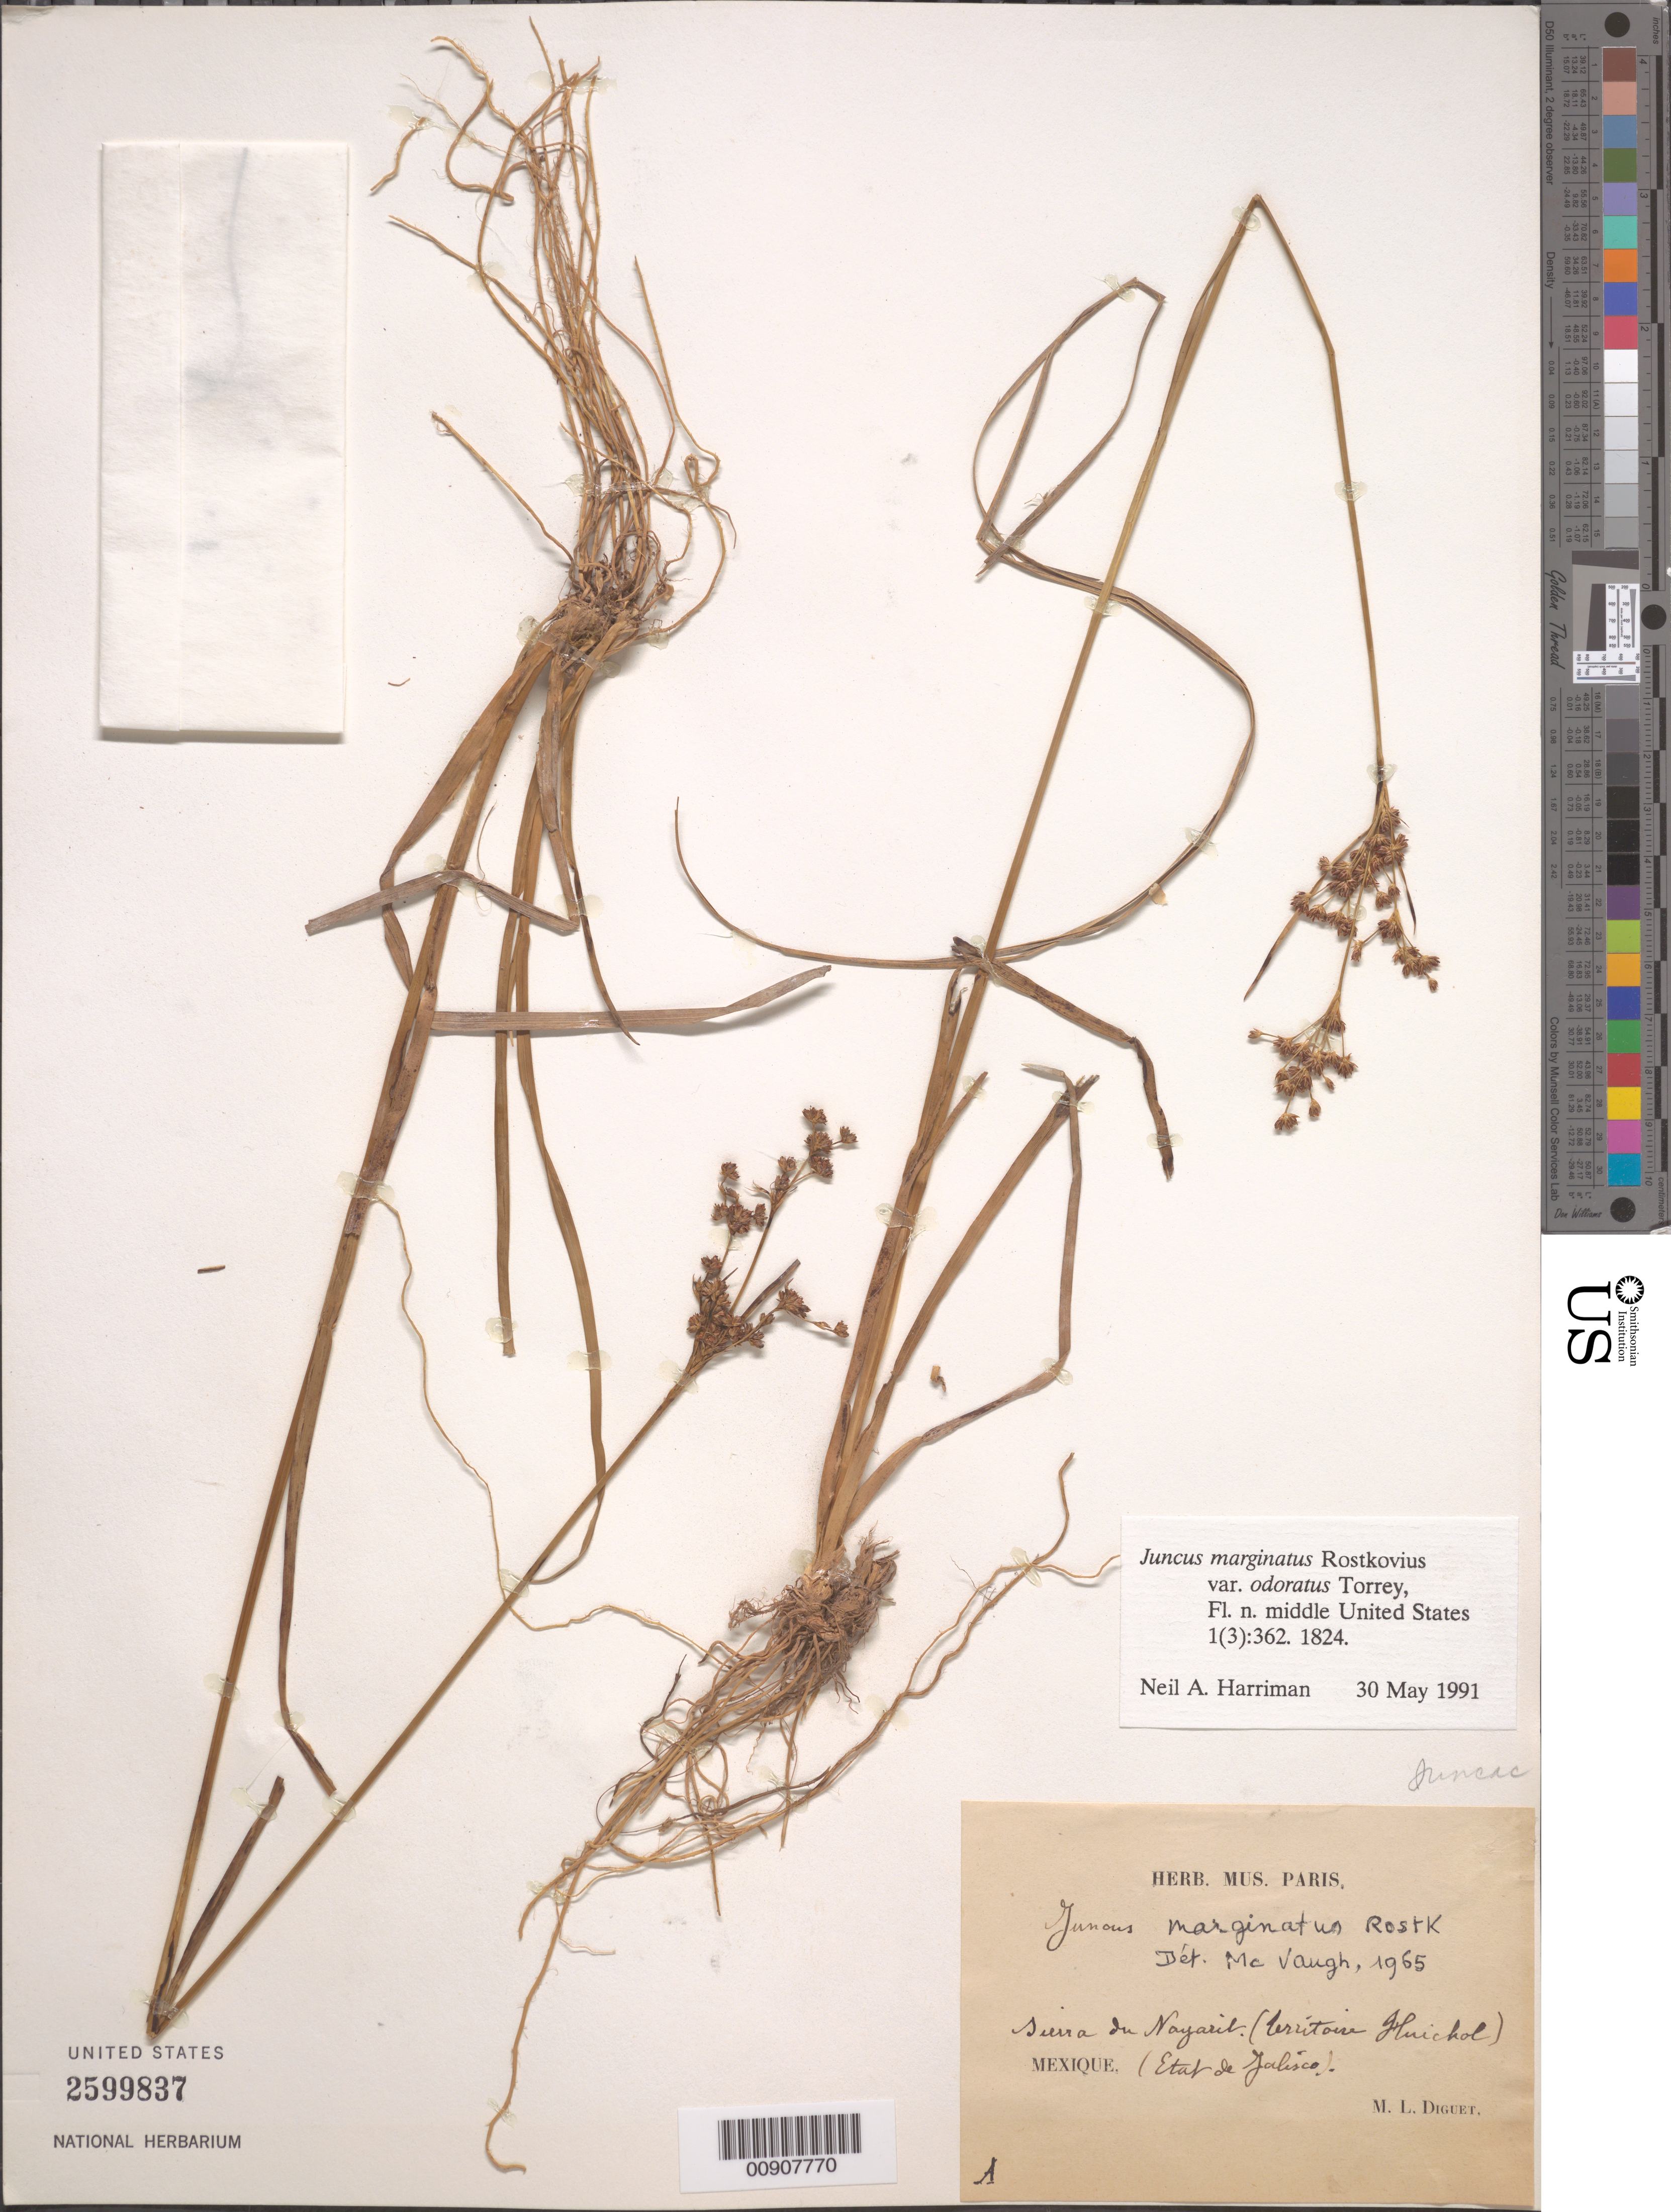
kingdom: Plantae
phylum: Tracheophyta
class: Liliopsida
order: Poales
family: Juncaceae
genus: Juncus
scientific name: Juncus marginatus var. odoratus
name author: Torr.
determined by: Harriman, N. A.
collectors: M. L. Diguet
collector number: A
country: Mexico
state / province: Jalisco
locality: Sierra du Nayarit (Territoire Huichol). Etat de Jalisco.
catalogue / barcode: US 2599837